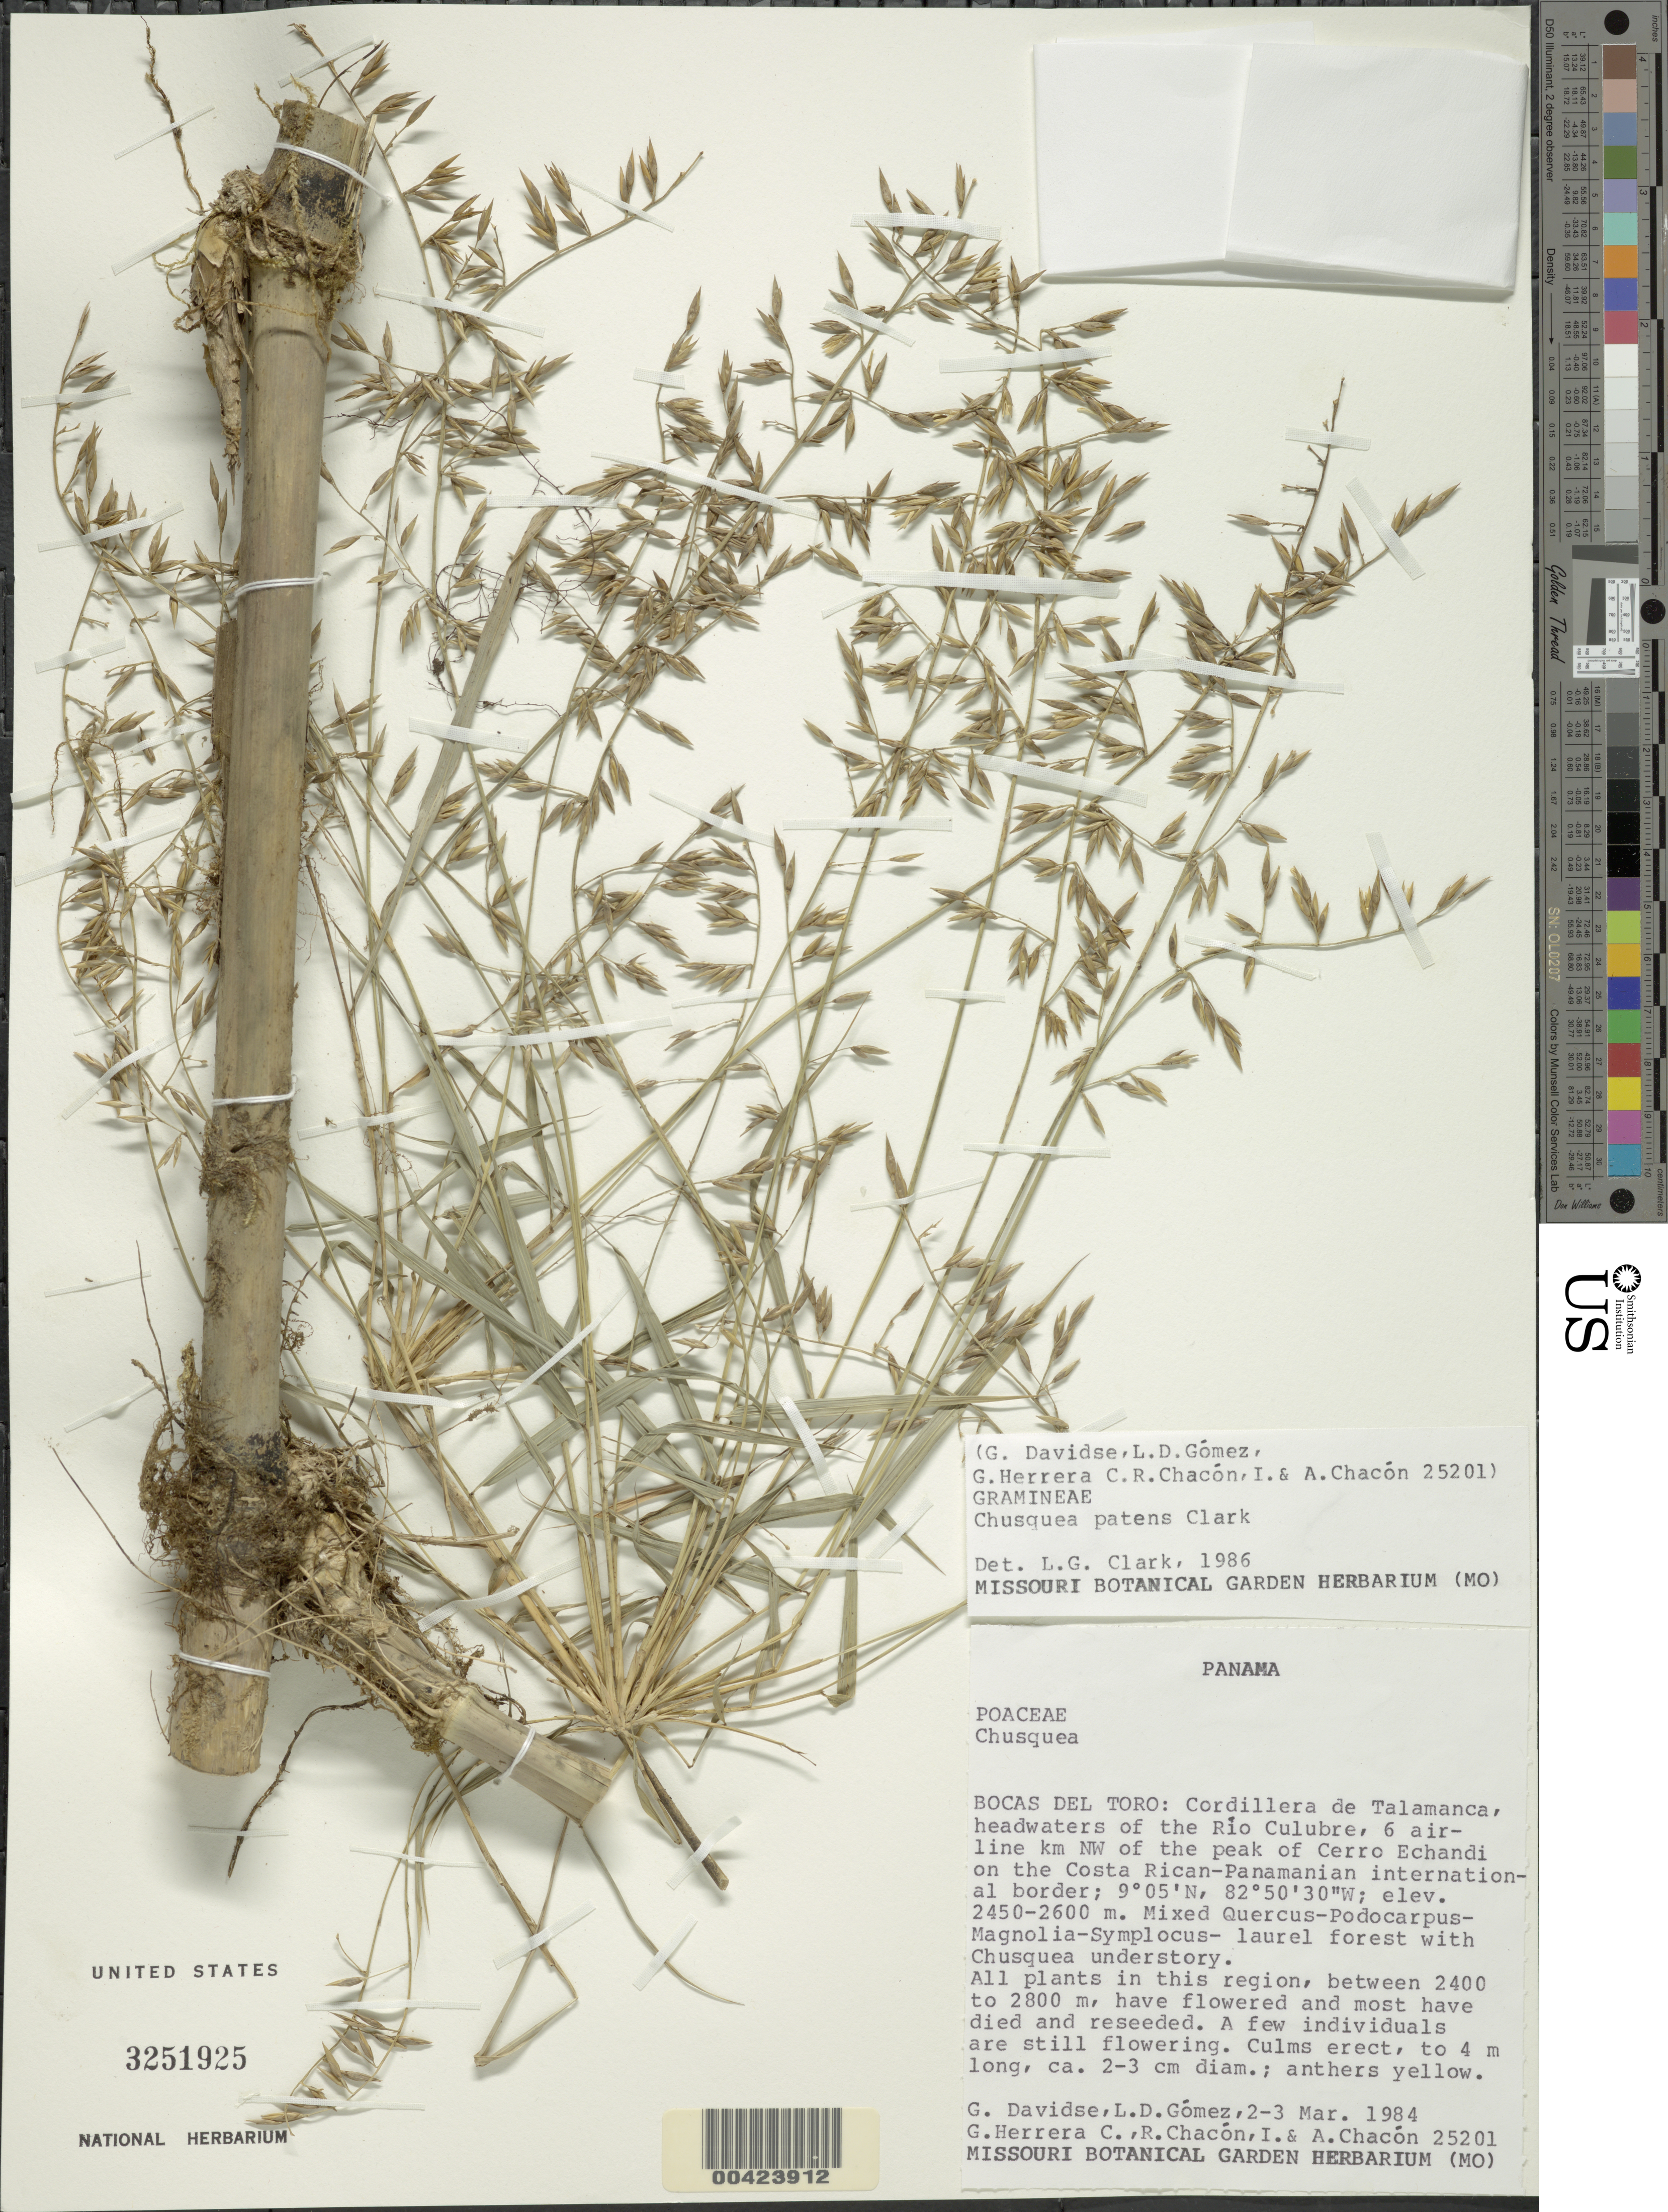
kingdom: Plantae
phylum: Tracheophyta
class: Liliopsida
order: Poales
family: Poaceae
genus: Chusquea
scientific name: Chusquea patens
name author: L.G. Clark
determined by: Clark, Lynn G., (ISC), Iowa State University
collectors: G. Davidse, L. D. Gómez, G. Herrera Ch., C. Chacon, I. Chacon & A. Chacon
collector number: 25201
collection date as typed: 02 Mar 1984 to 03 Mar 1984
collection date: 1984-03-02/1984-03-03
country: Panama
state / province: Bocas del Toro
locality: Cordillera de Talamanca; headwaters of the Rio Culubre; 6 airliNEkm NW of peak of Cerro Echandi, Costa Rica - Panama border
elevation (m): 2450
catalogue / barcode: US 3251925